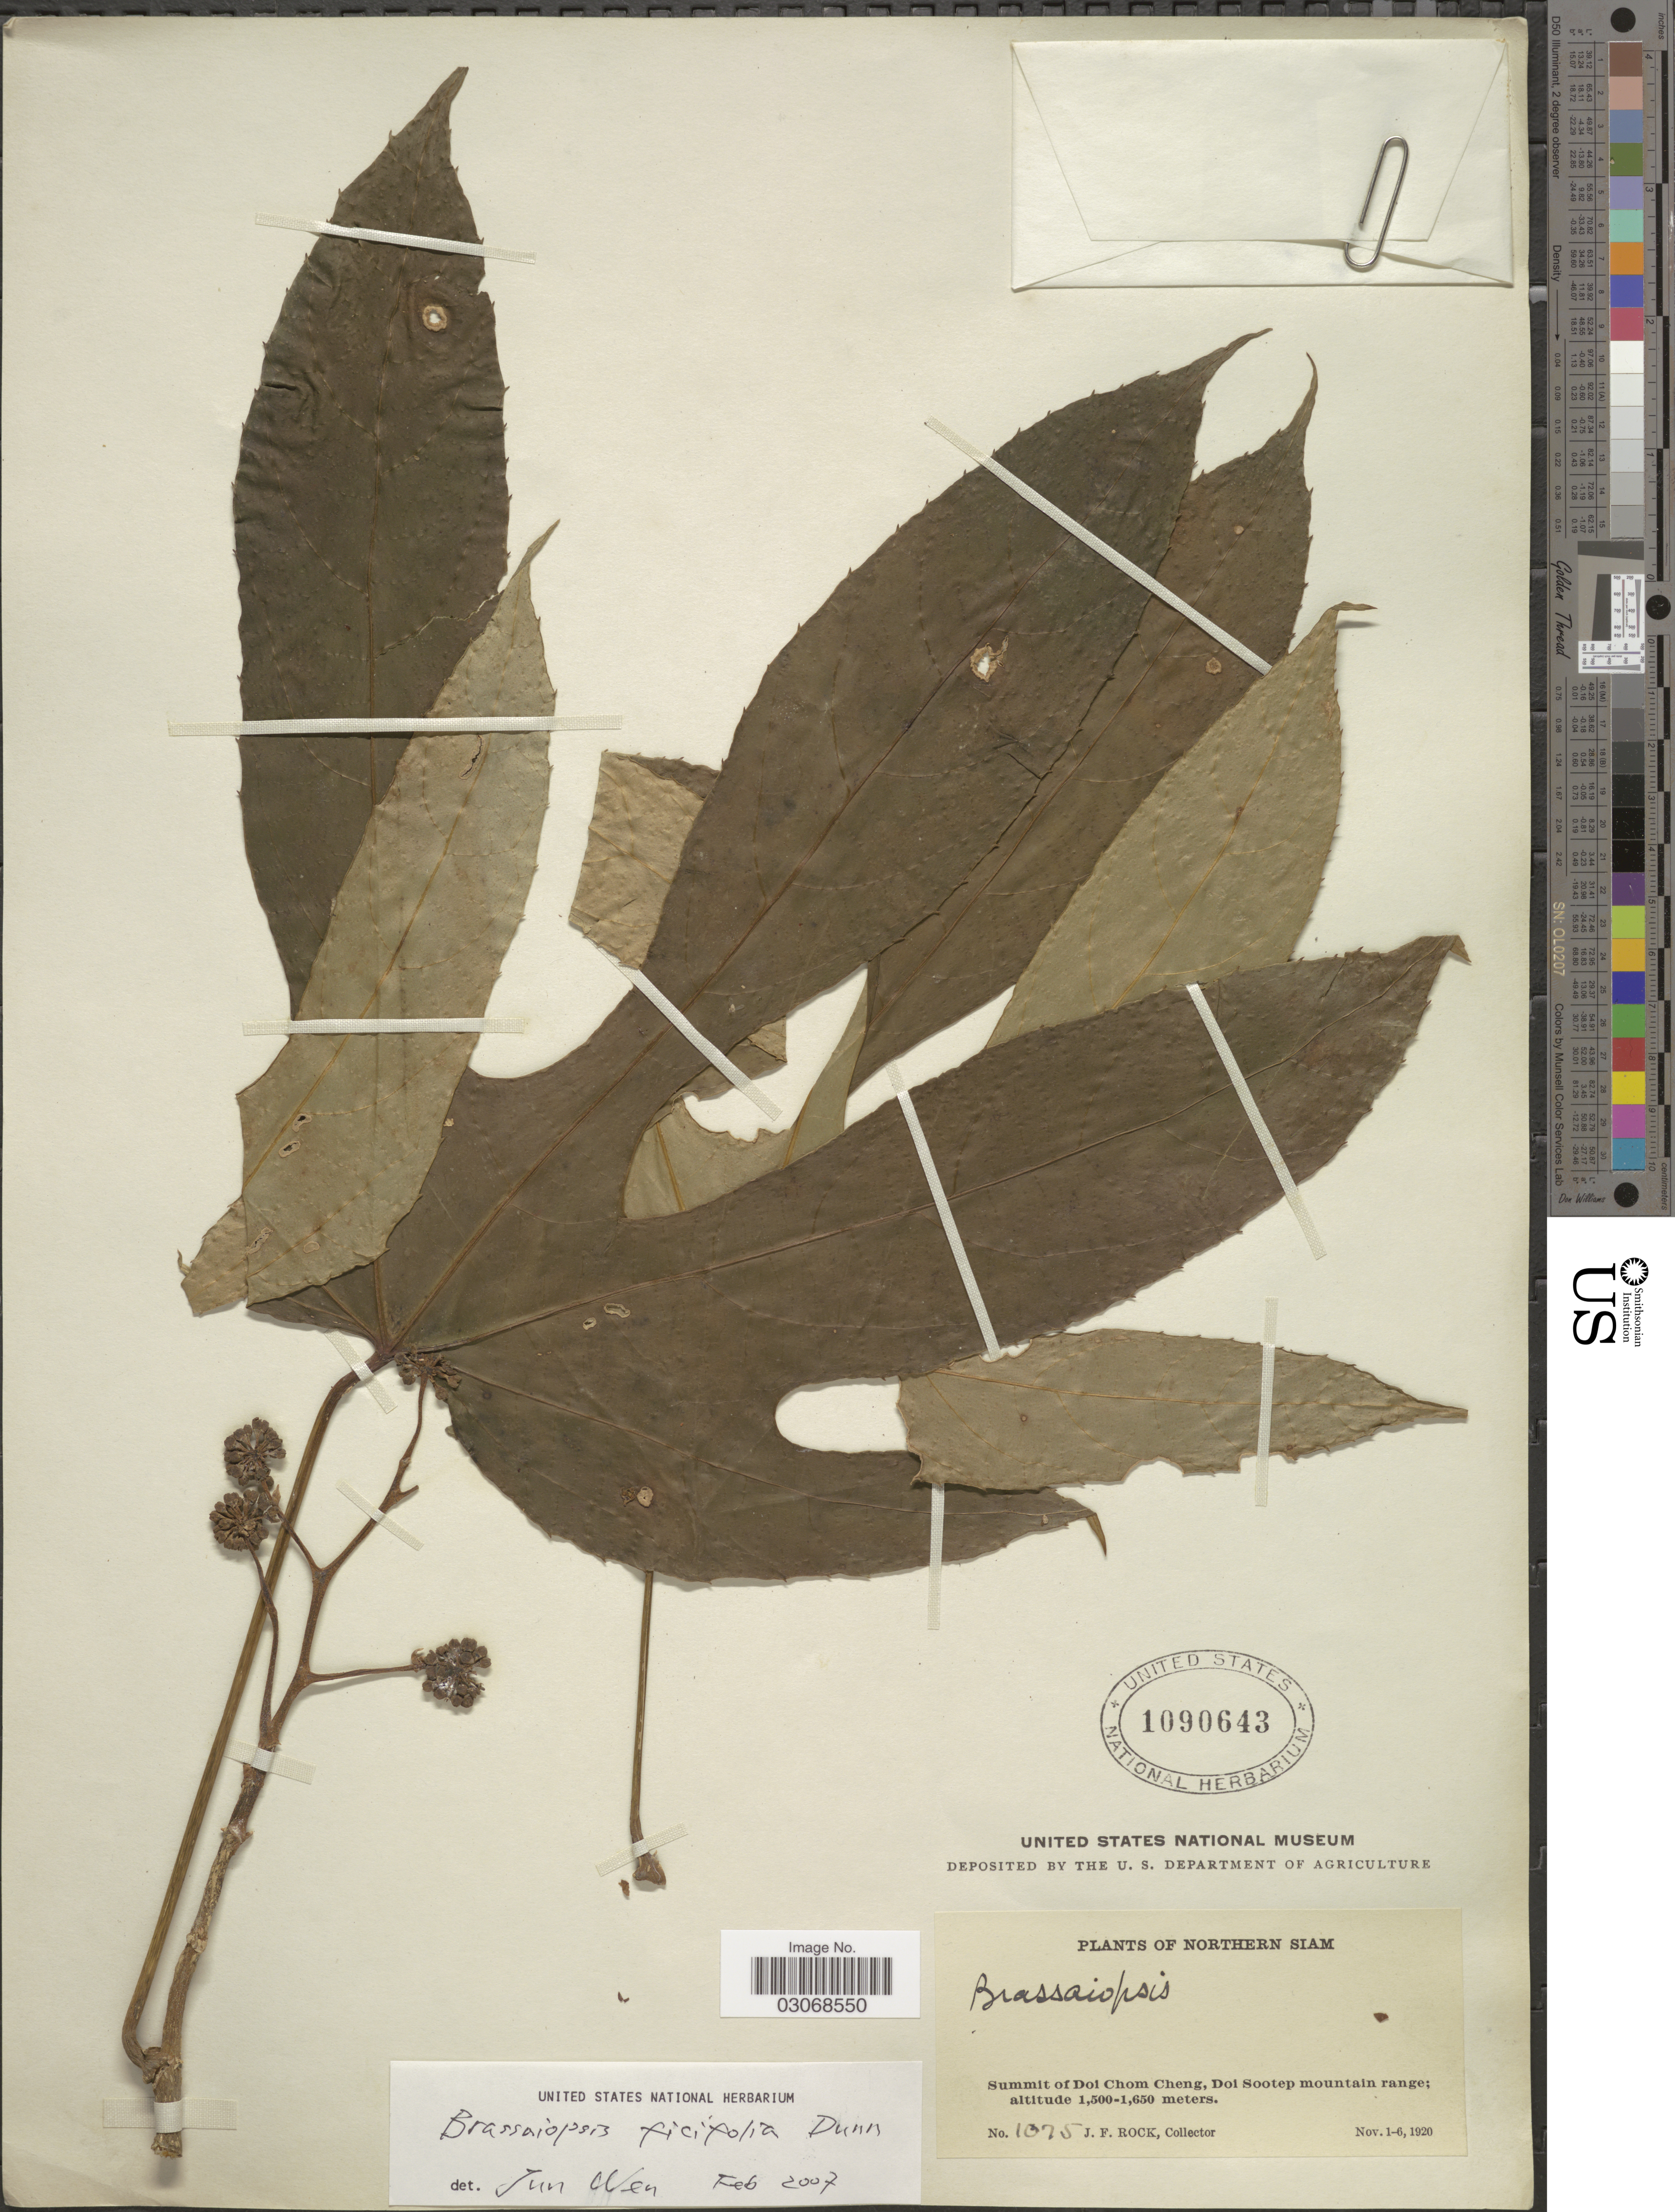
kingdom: Plantae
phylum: Tracheophyta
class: Magnoliopsida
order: Apiales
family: Araliaceae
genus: Brassaiopsis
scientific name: Brassaiopsis polyacantha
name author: (Wall.) R. N. Banerjee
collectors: J. Rock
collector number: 1075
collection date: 1920-11-01/1920-11-06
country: Thailand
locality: Northern Siam, Summit of Dot Chom Cheng, Doi Sootep mountain range.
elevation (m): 1500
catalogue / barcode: US 1090643